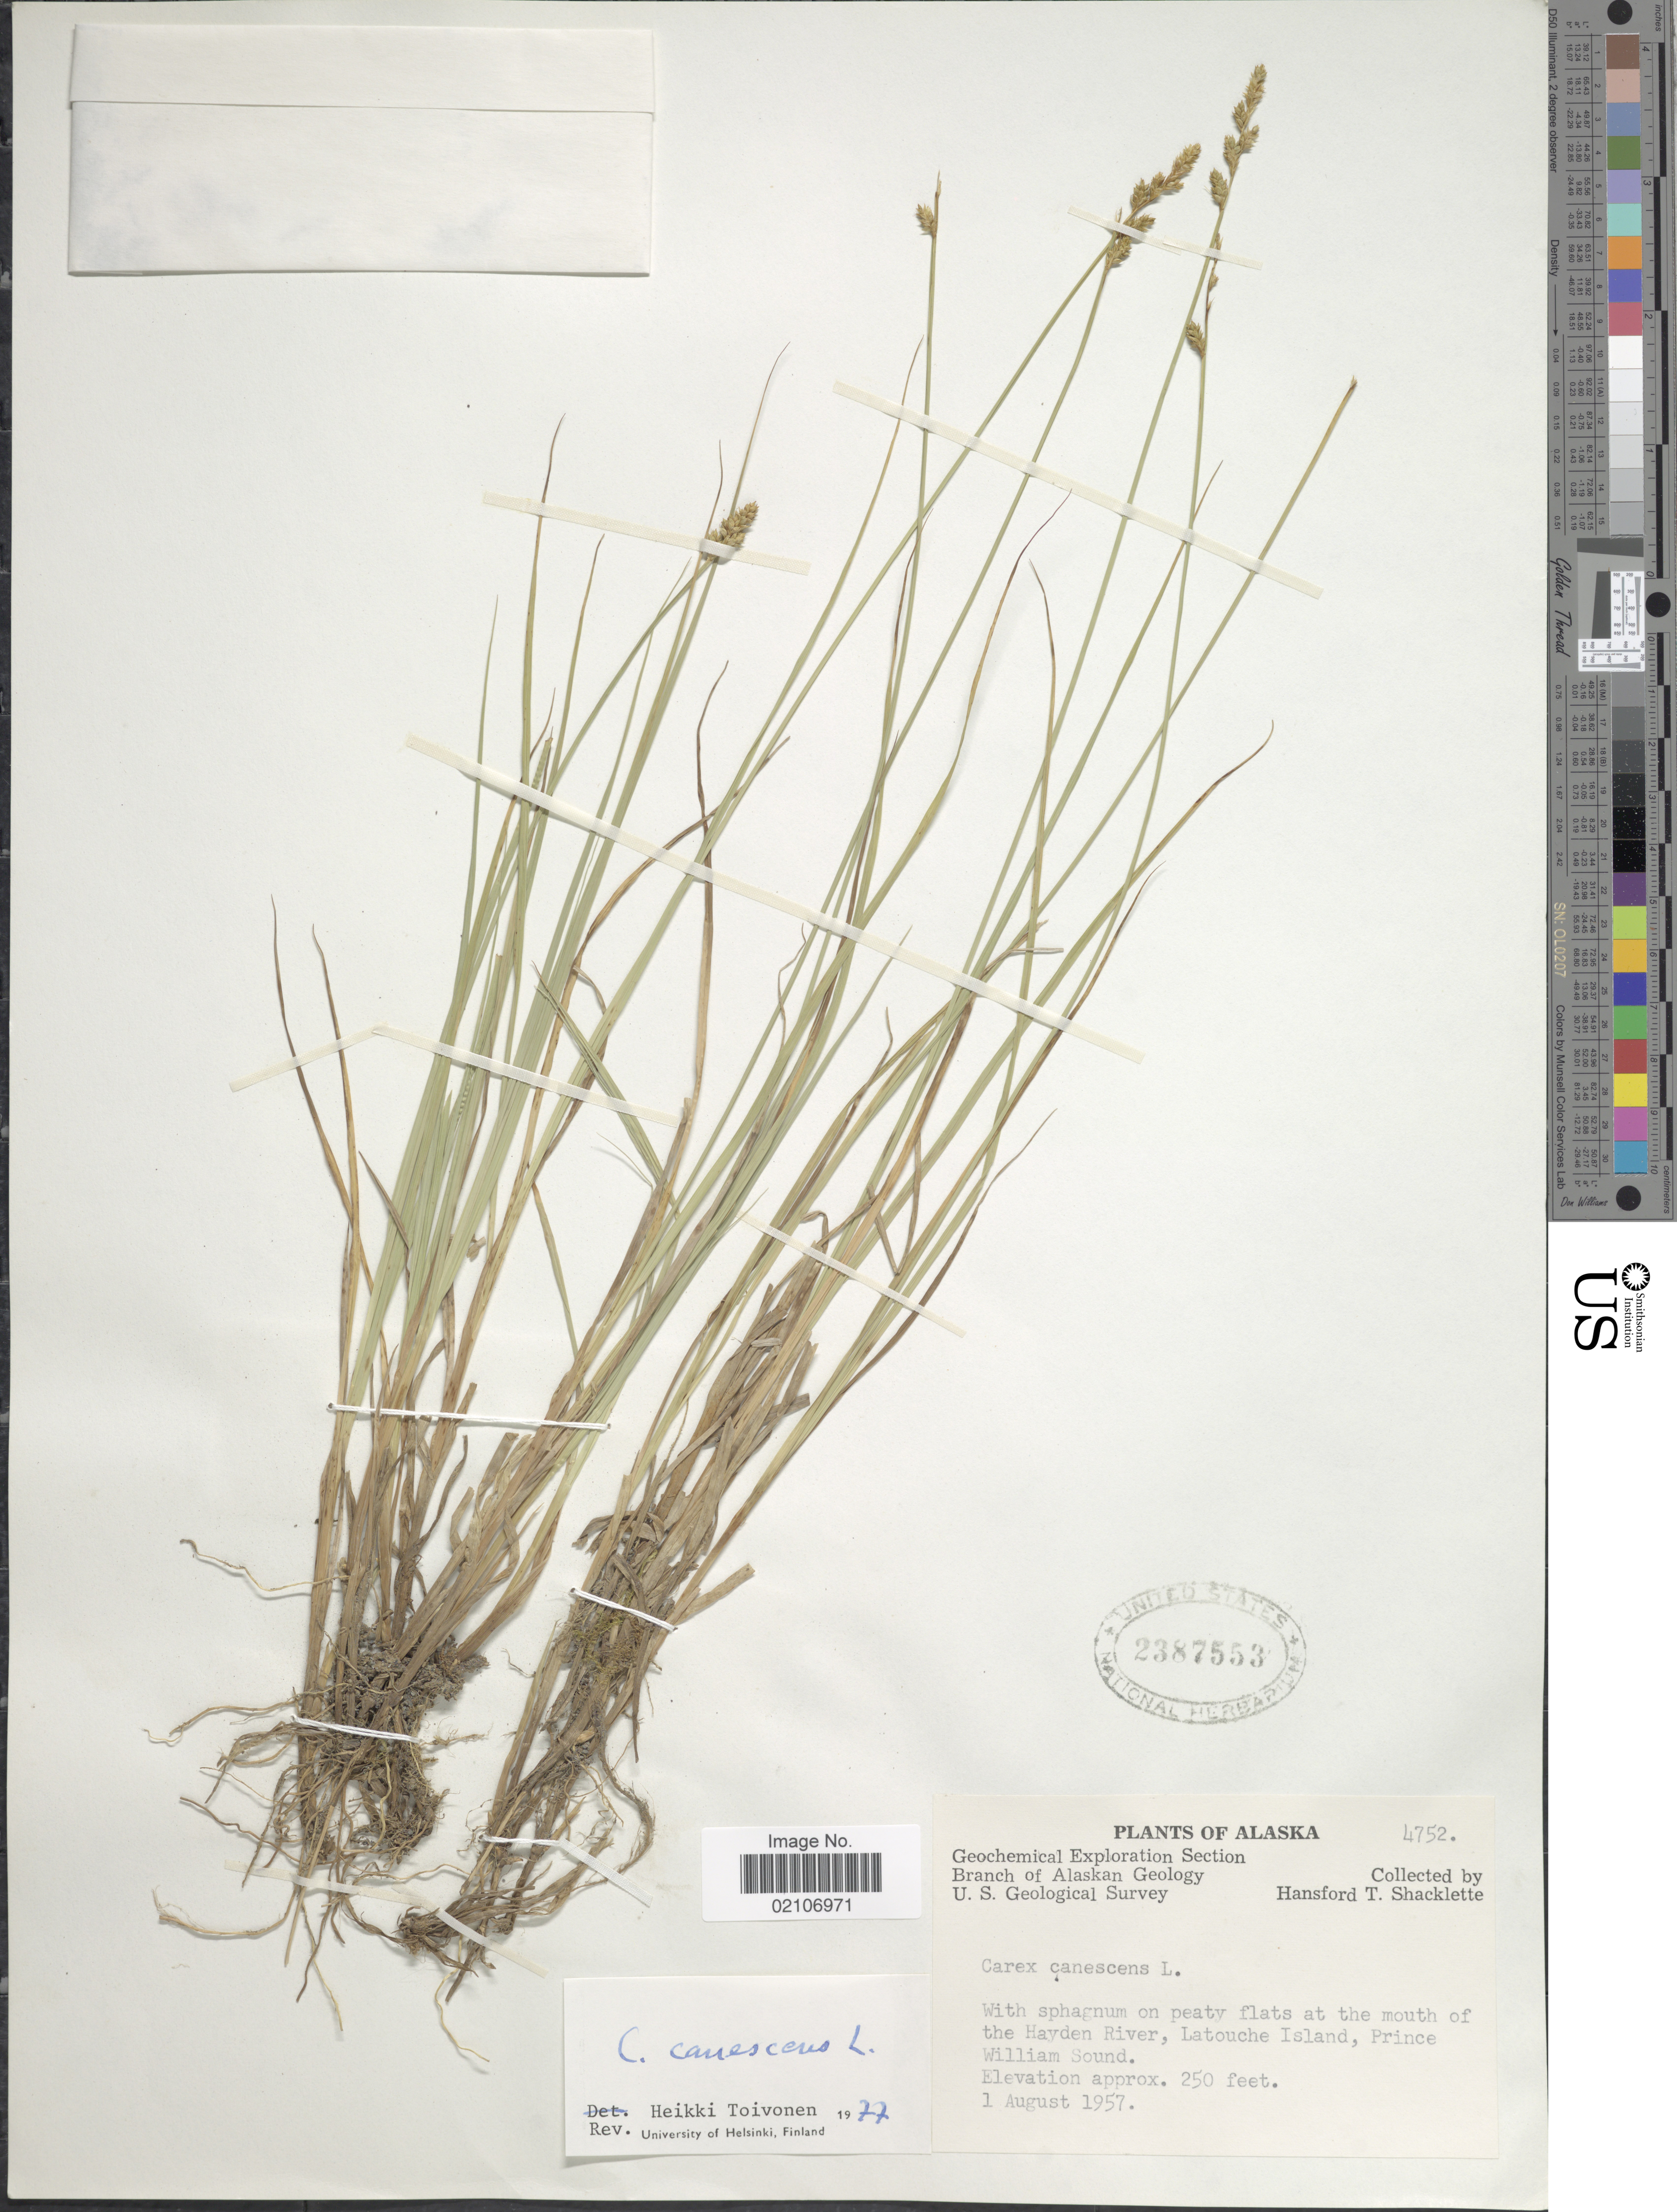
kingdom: Plantae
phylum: Tracheophyta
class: Liliopsida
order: Poales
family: Cyperaceae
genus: Carex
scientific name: Carex canescens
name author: L.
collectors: H. Shacklette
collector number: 4752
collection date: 1957-08-01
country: United States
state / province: Alaska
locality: At the mouth of The Hayden River, Latouche Island, Prince William Sound.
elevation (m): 76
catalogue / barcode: US 2387553